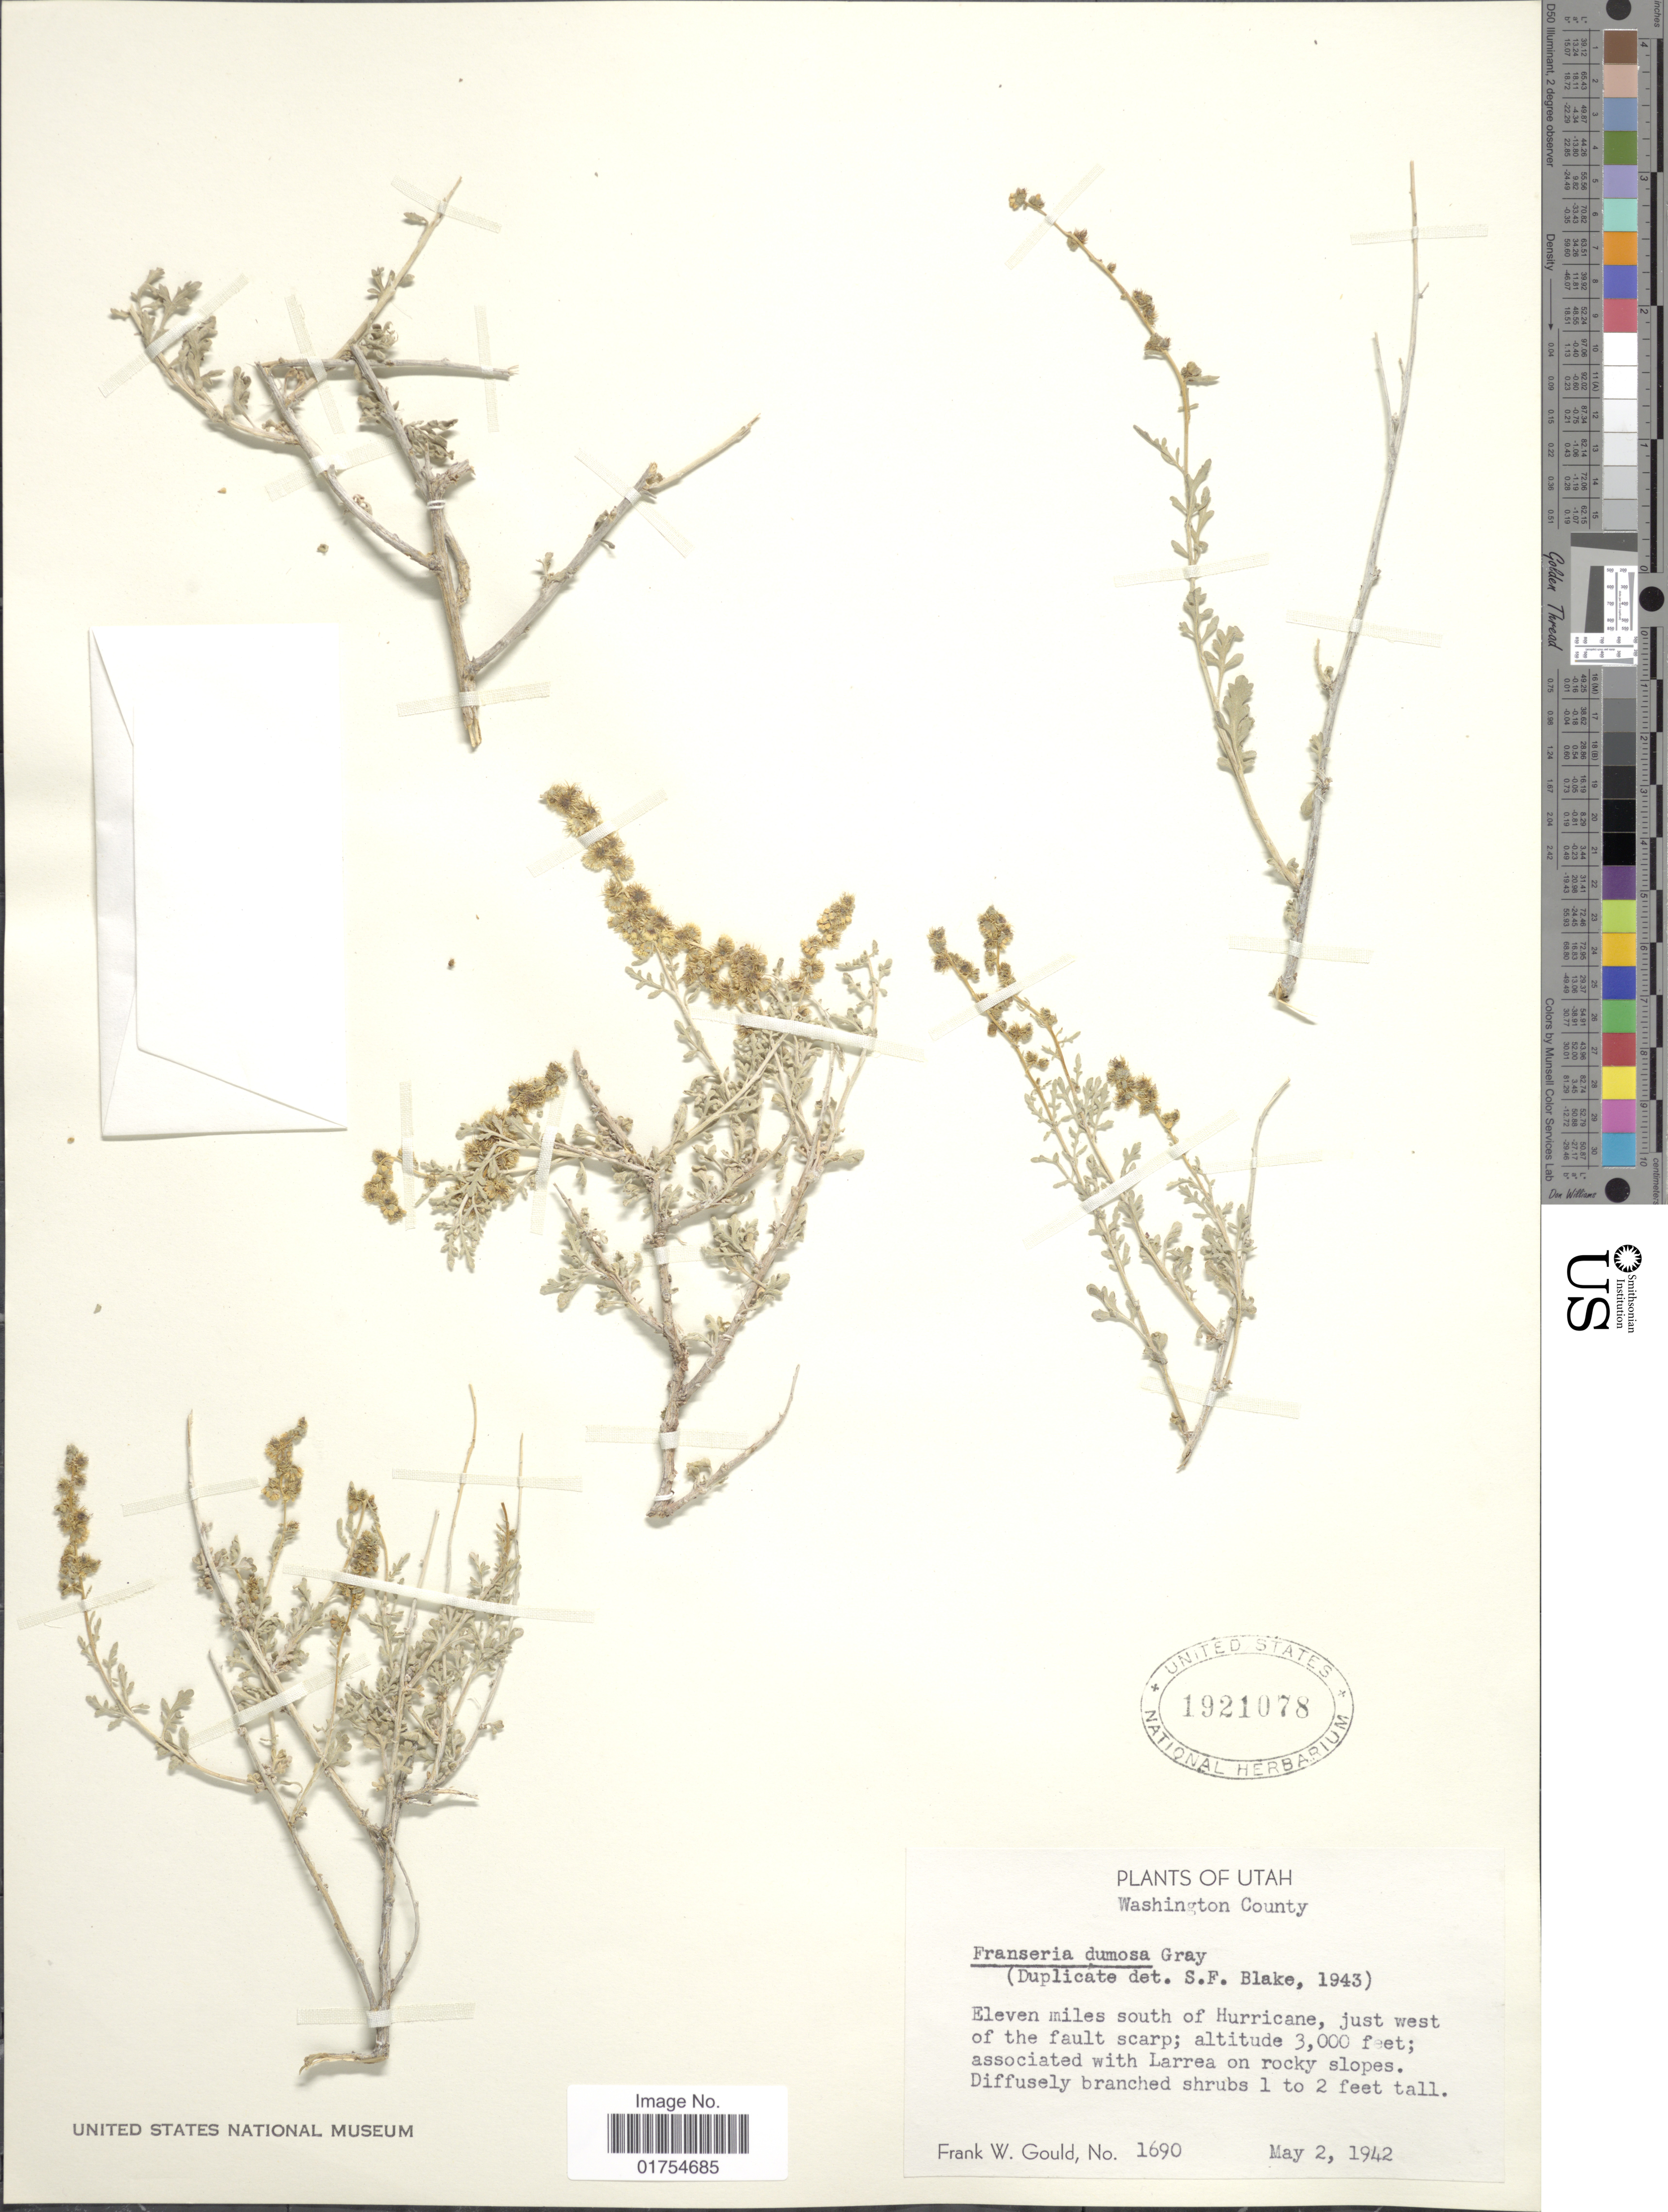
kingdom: Plantae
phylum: Tracheophyta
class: Magnoliopsida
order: Asterales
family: Asteraceae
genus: Franseria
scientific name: Franseria dumosa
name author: A. Gray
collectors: F. W. Gould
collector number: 1690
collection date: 1942-05-02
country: United States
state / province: Utah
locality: Washington County. Eleven miles south of Hurricane, just west of the fault scarp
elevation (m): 914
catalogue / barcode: US 1921078